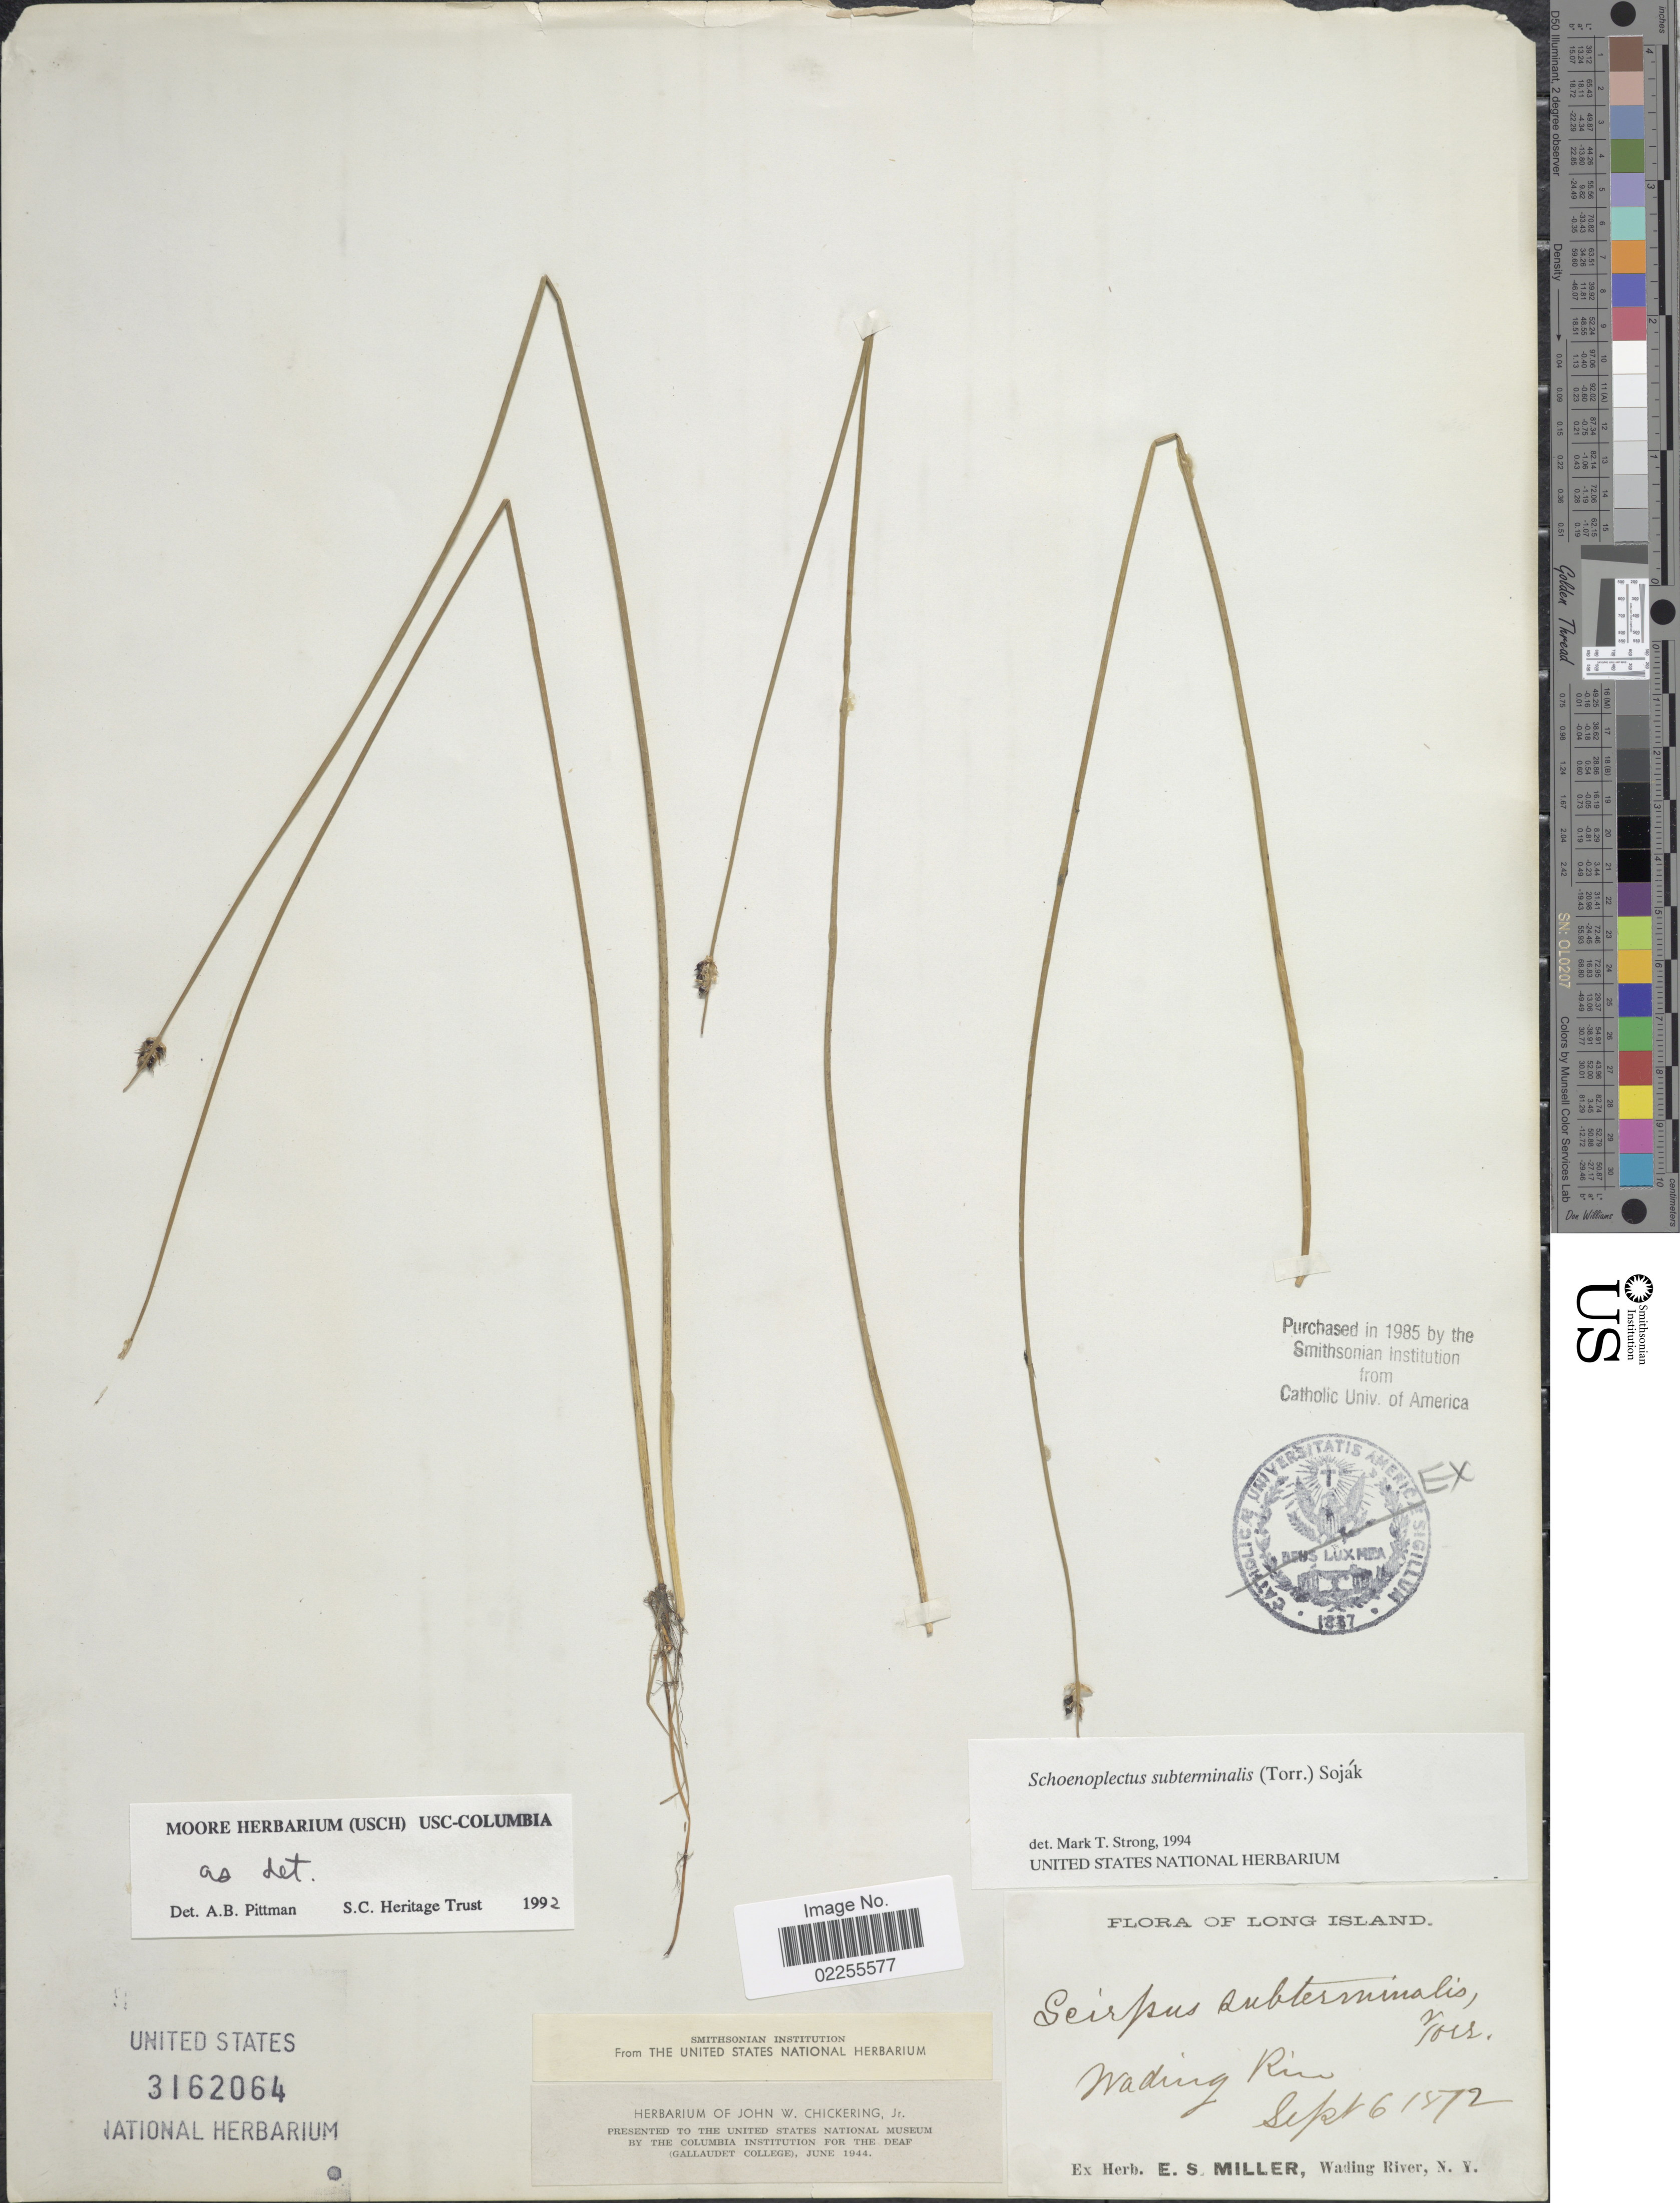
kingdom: Plantae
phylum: Tracheophyta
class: Liliopsida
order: Poales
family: Cyperaceae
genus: Schoenoplectus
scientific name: Schoenoplectus subterminalis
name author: (Torr.) Soják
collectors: ex herb. E. S. Miller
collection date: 1872-09-06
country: United States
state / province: New York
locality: Long Island, Wading River.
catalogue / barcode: US 3162064